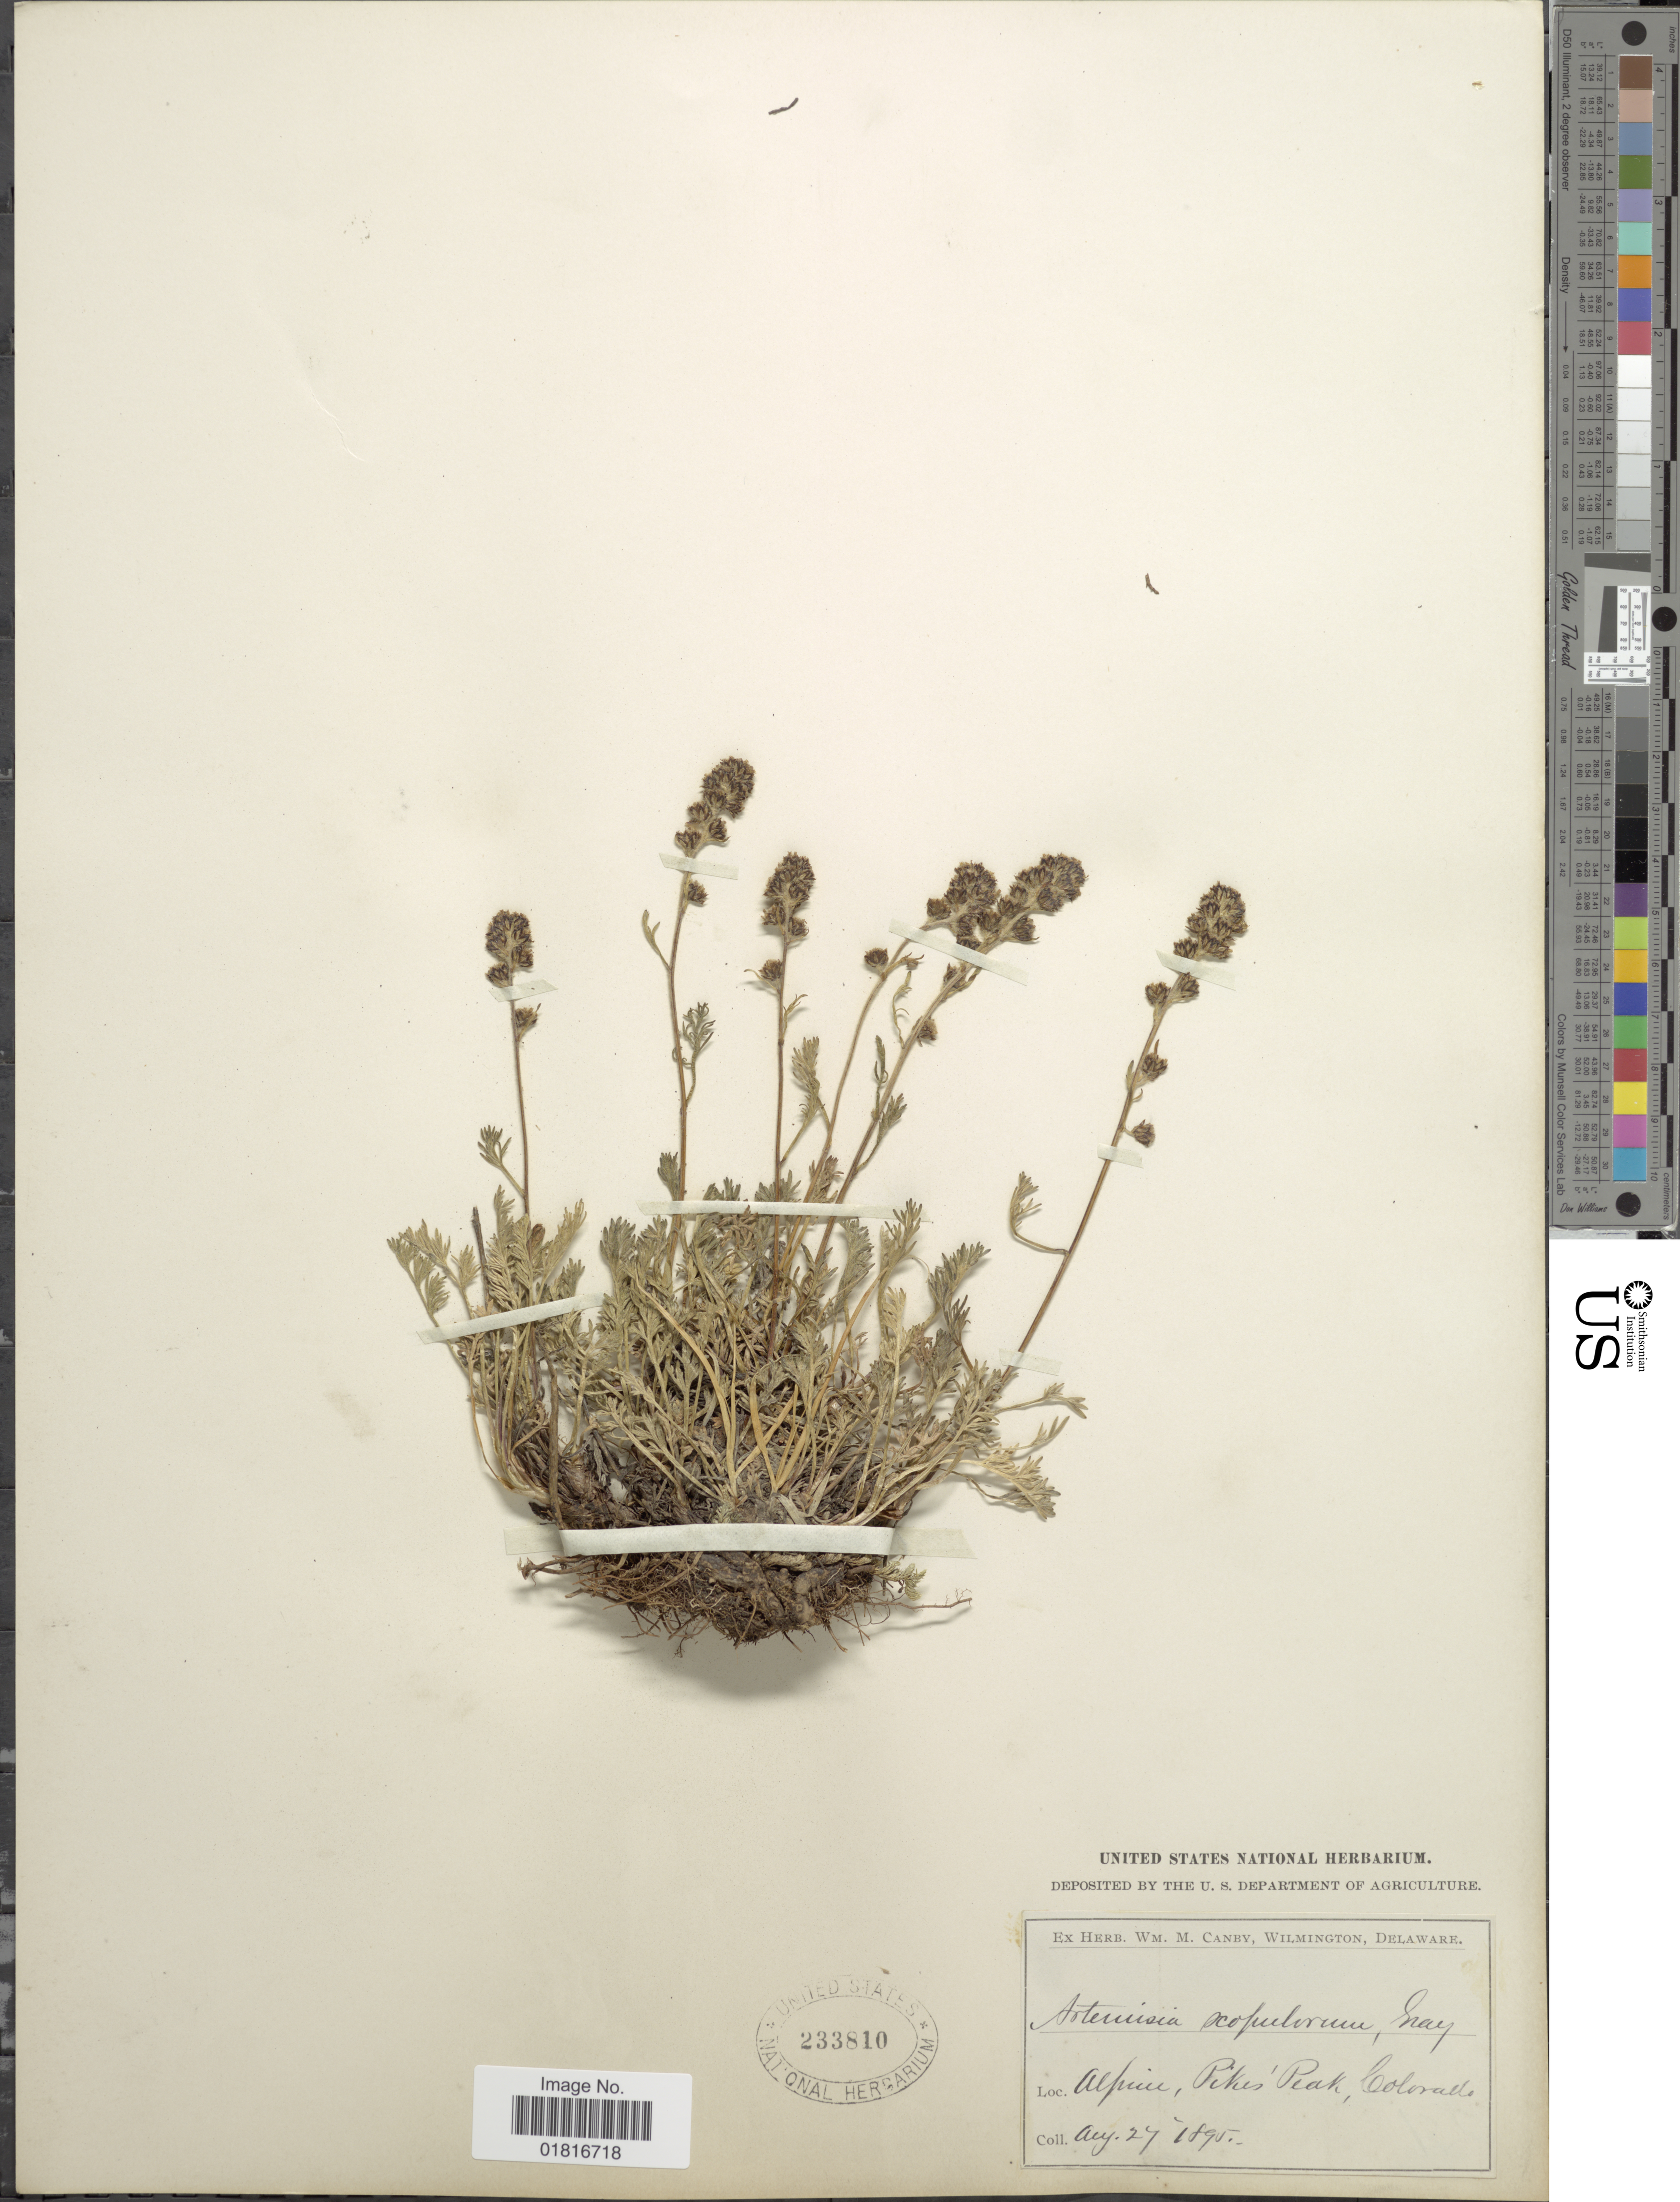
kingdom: Plantae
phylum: Tracheophyta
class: Magnoliopsida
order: Asterales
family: Asteraceae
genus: Artemisia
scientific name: Artemisia scopulorum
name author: A. Gray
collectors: ex herb. W.M. Canby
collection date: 1895-08-27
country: United States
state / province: Colorado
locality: Alpine, Pikes Peak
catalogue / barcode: US 233810